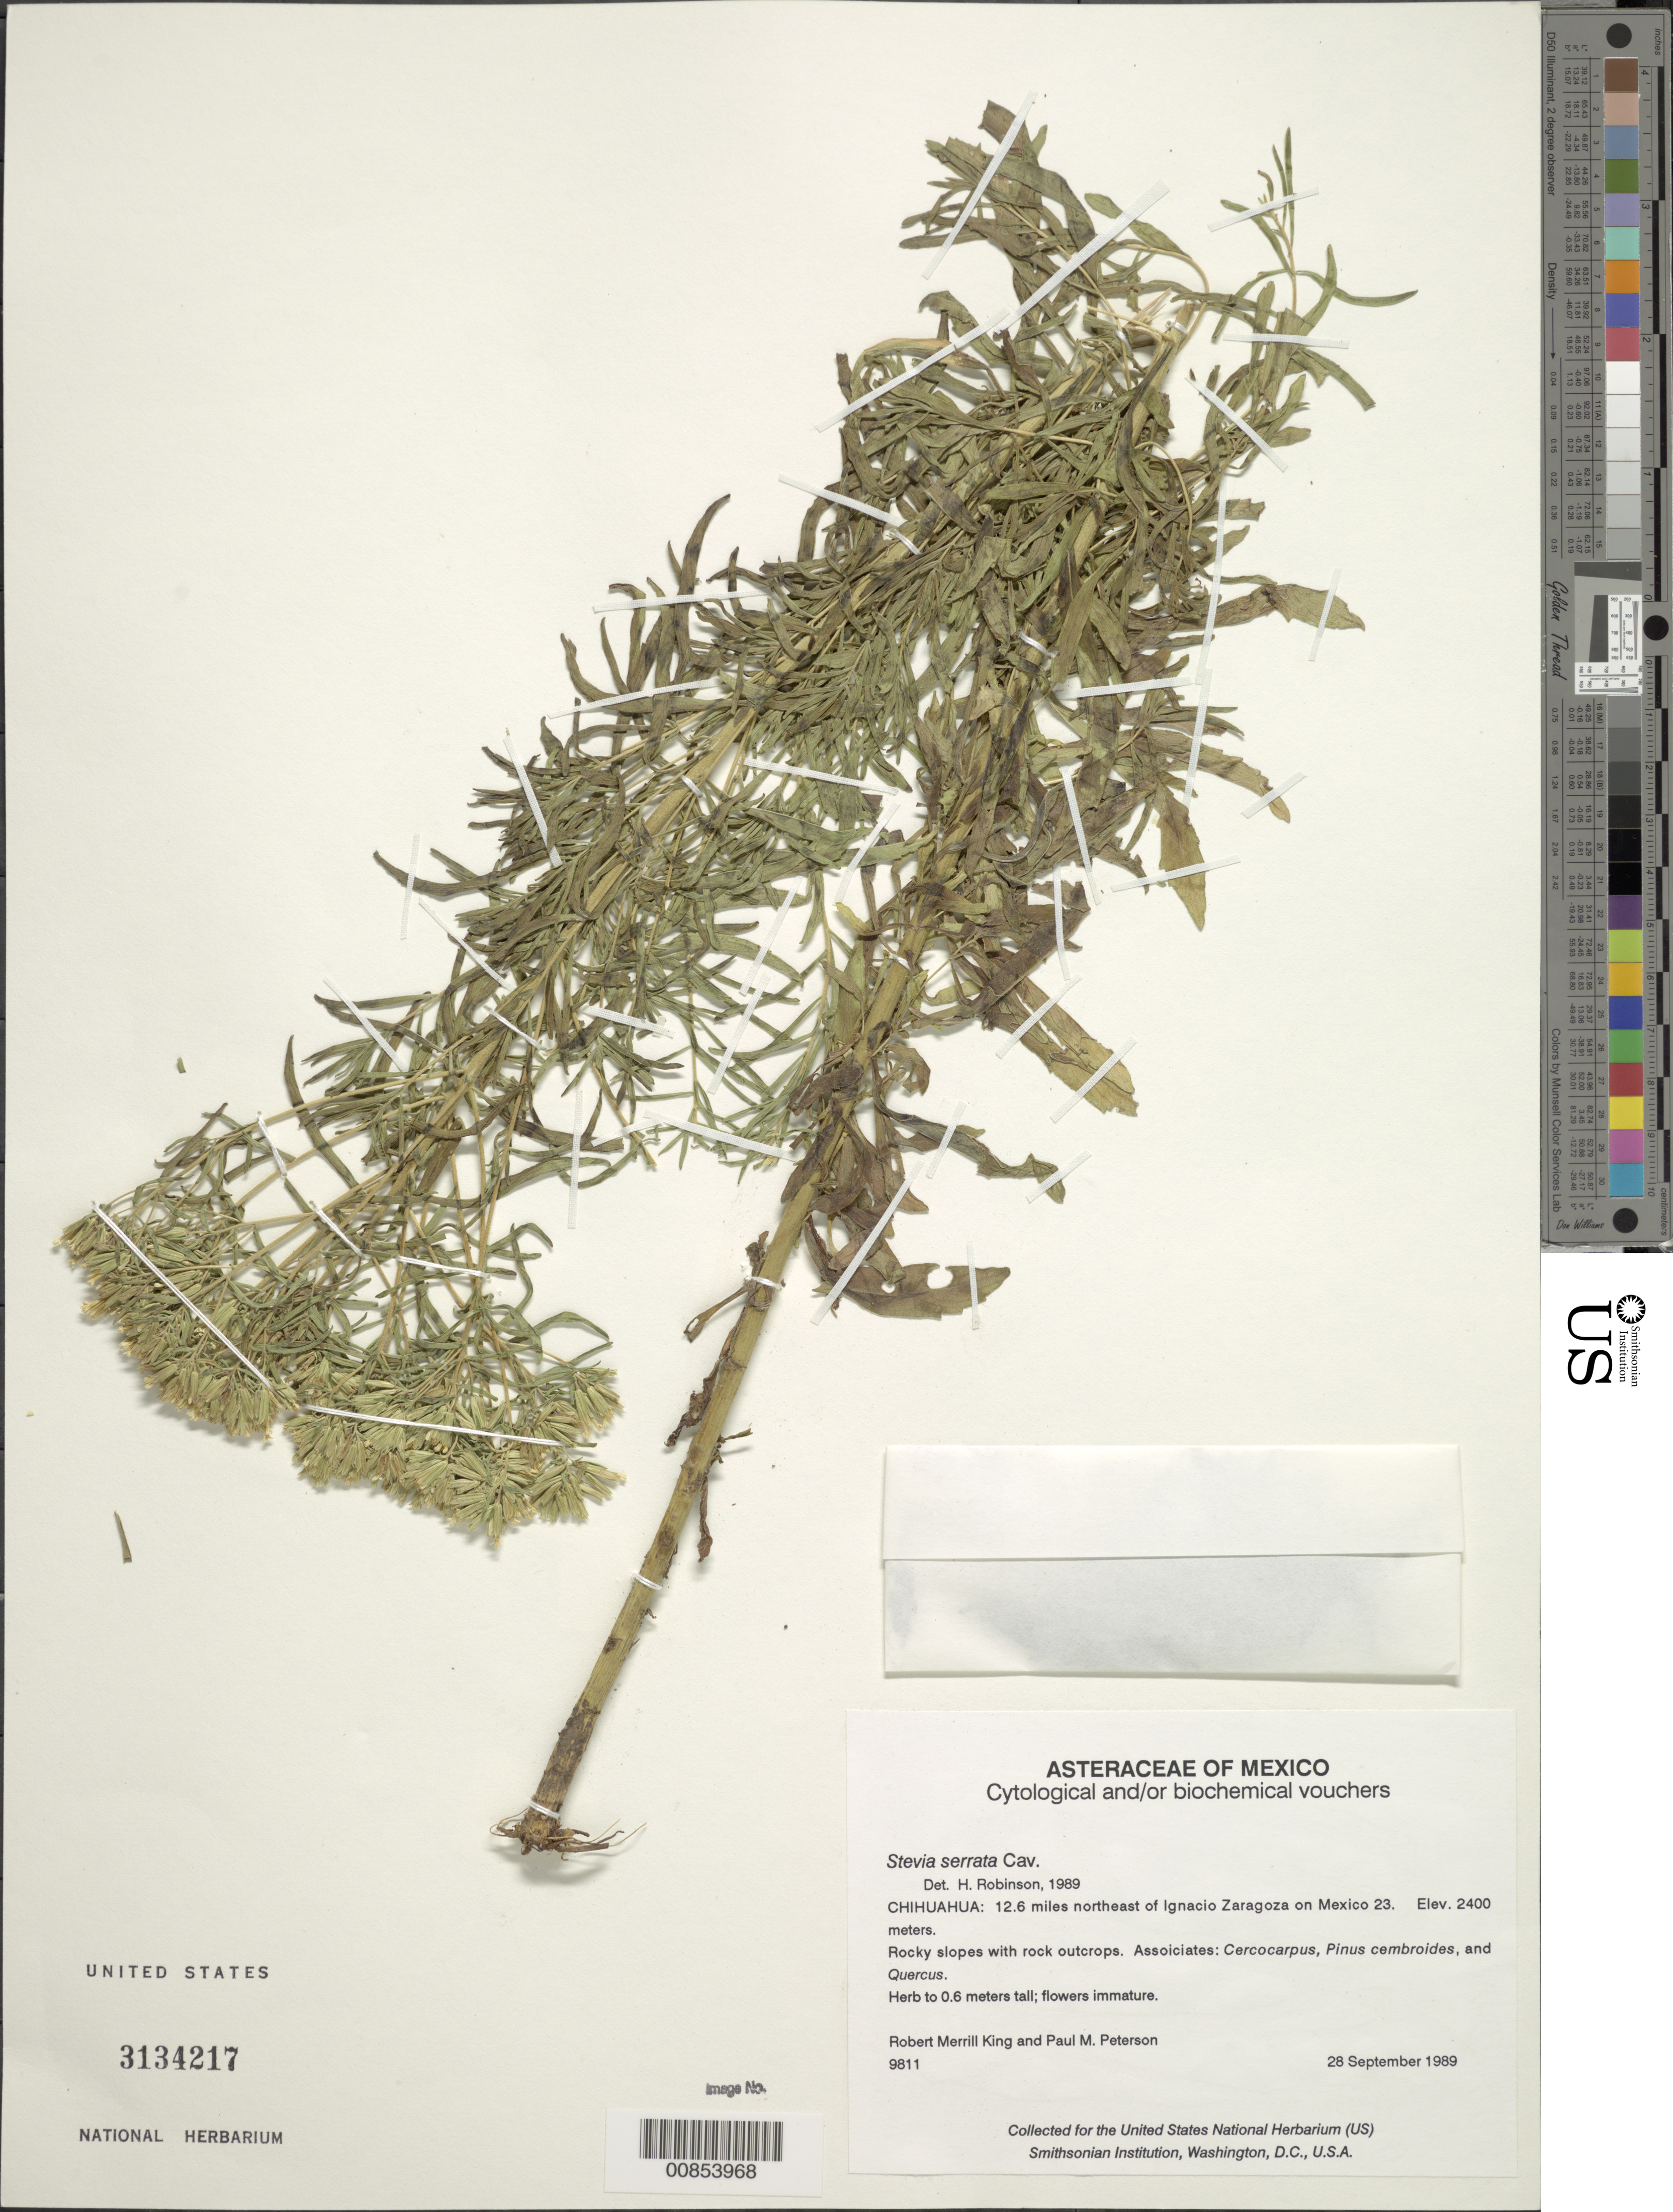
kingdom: Plantae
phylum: Tracheophyta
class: Magnoliopsida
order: Asterales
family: Asteraceae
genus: Stevia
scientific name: Stevia serrata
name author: Cav.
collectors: R. M. King & P. M. Peterson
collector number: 9811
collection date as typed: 28 Sep 1989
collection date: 1989-09-28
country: Mexico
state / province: Chihuahua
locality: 12.6 miles northeast of Ignacio Zaragoza on Mexico 23.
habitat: Rocky slopes with rock outcrops. Associates: Cercocarpus, Pinus cembroides, and Quercus.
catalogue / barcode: US 3134217